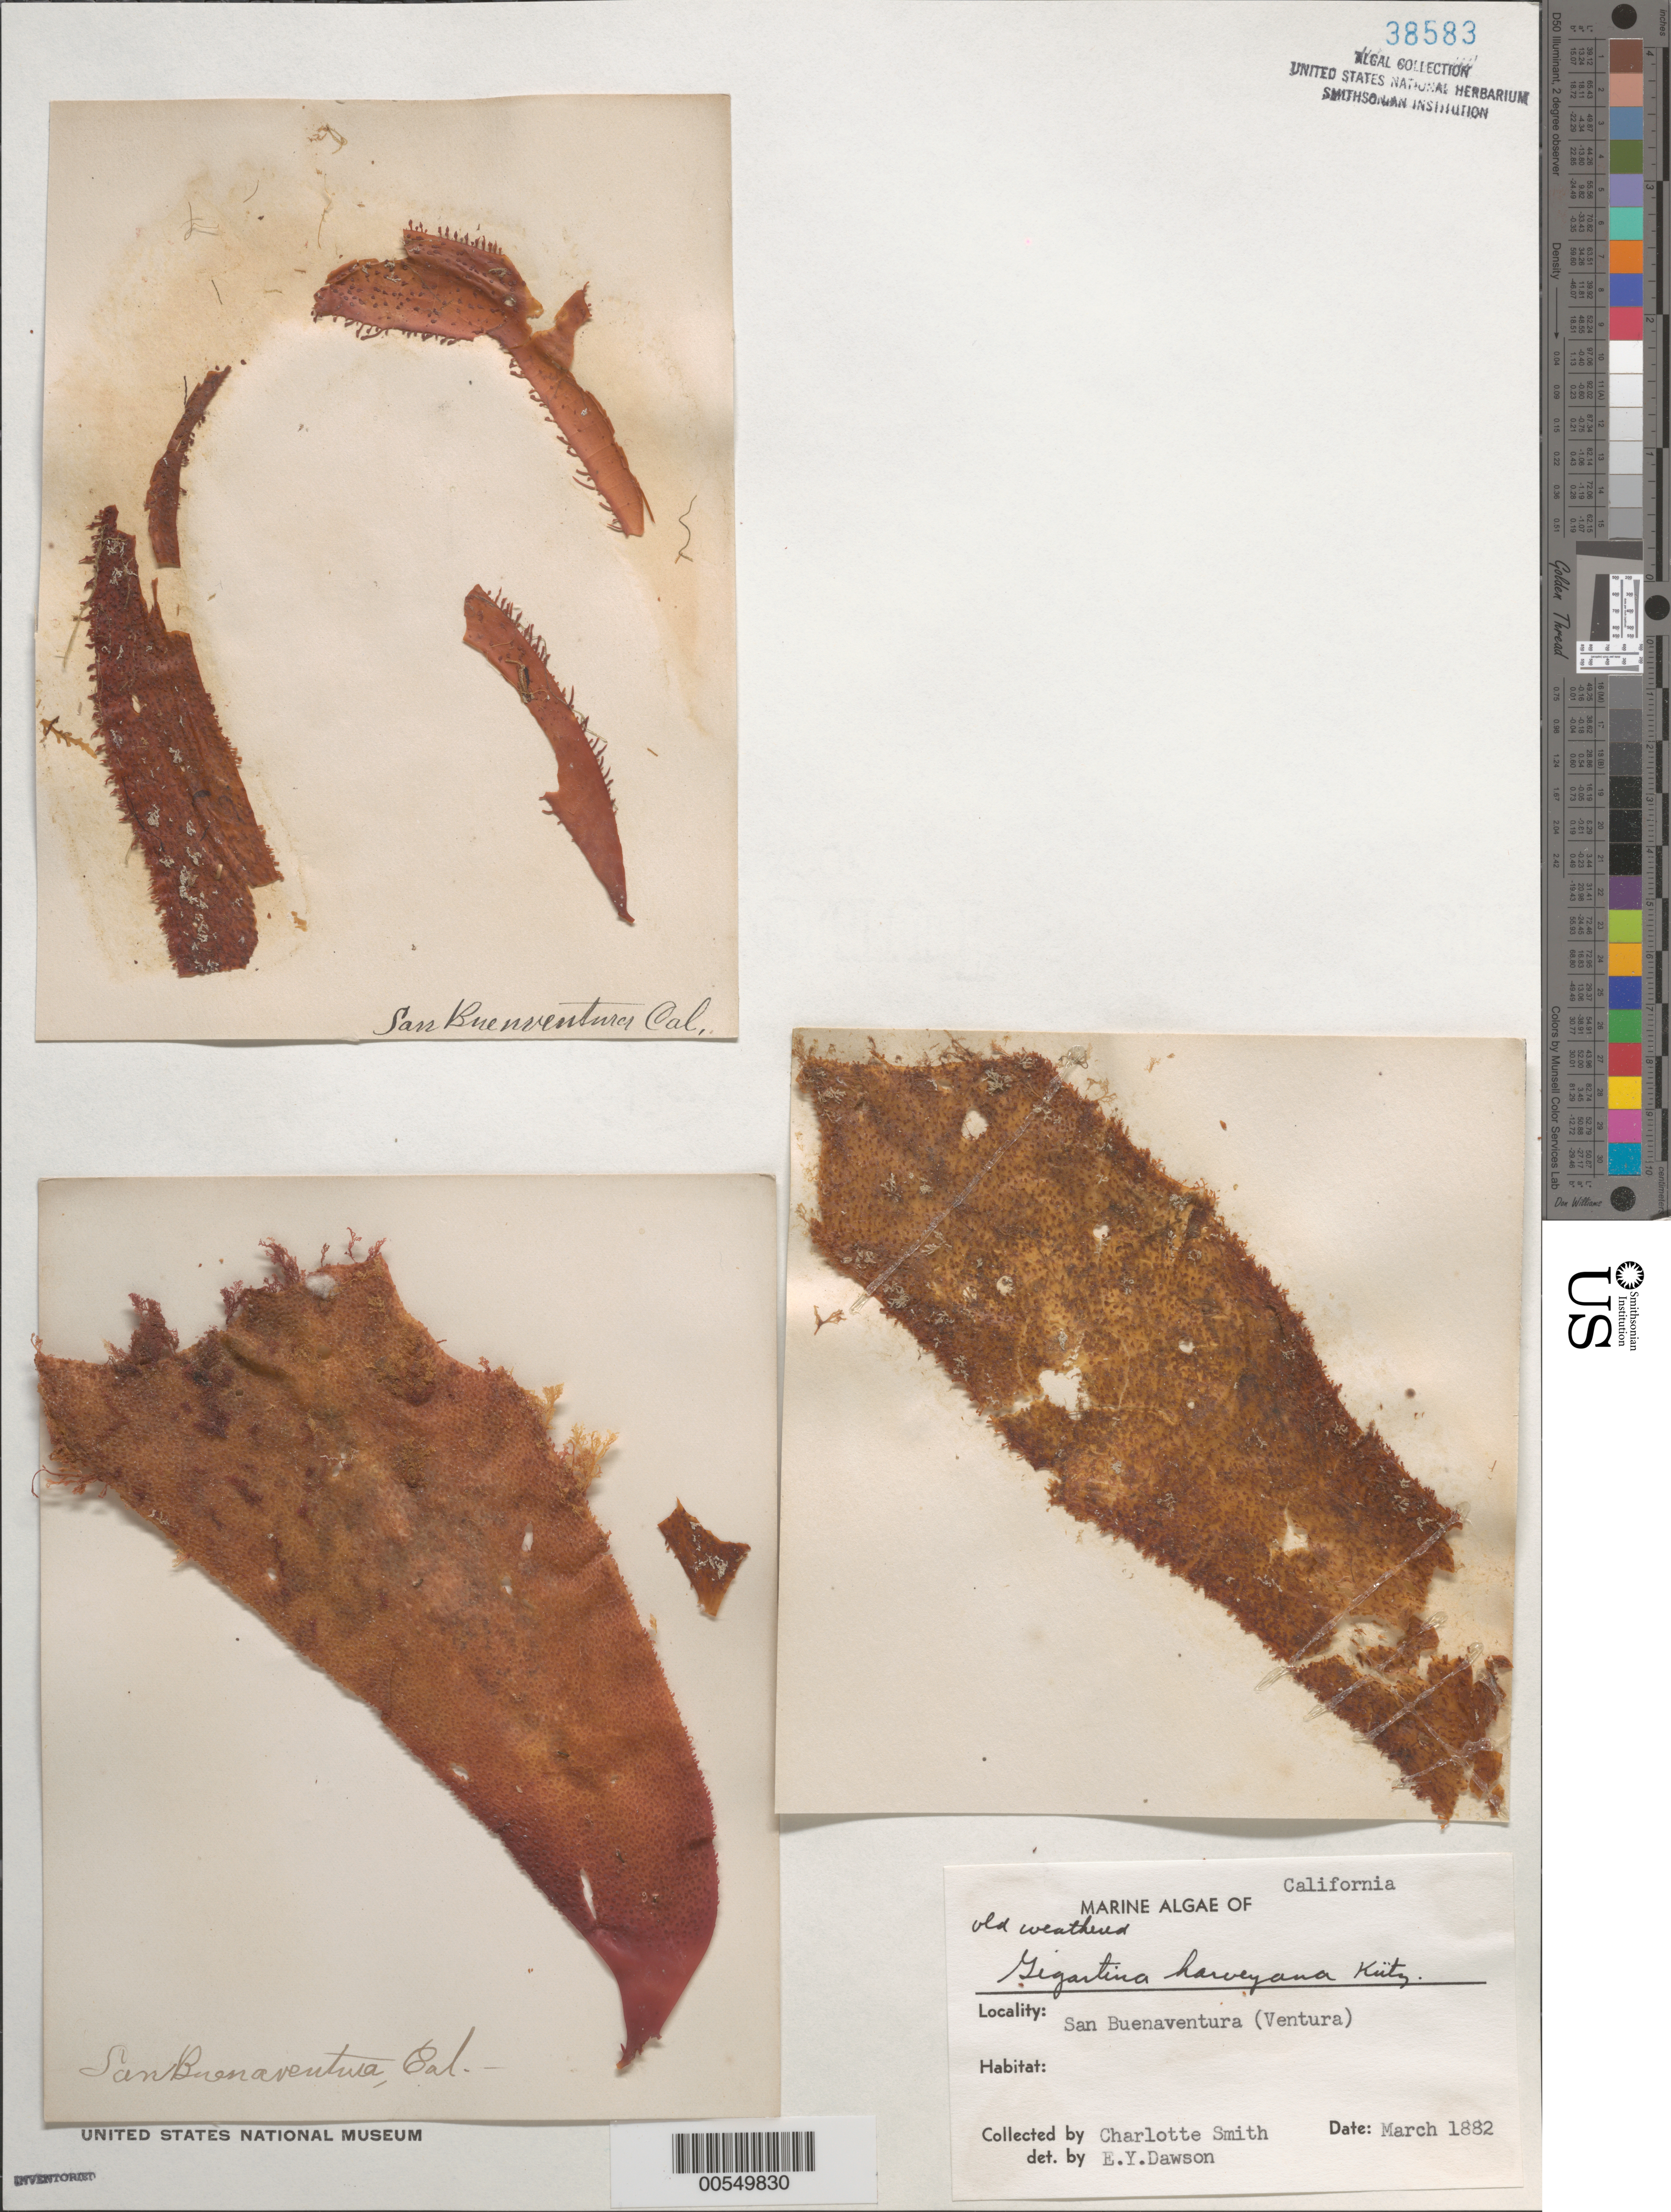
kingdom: Plantae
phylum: Rhodophyta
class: Florideophyceae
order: Gigartinales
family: Gigartinaceae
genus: Chondracanthus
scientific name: Chondracanthus harveyanus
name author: (Kütz.) Guiry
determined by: Algae name updating Project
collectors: C. Smith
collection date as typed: Mar 1882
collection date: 1882-03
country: United States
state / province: California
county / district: Ventura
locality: San Buenaventura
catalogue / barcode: US 38583